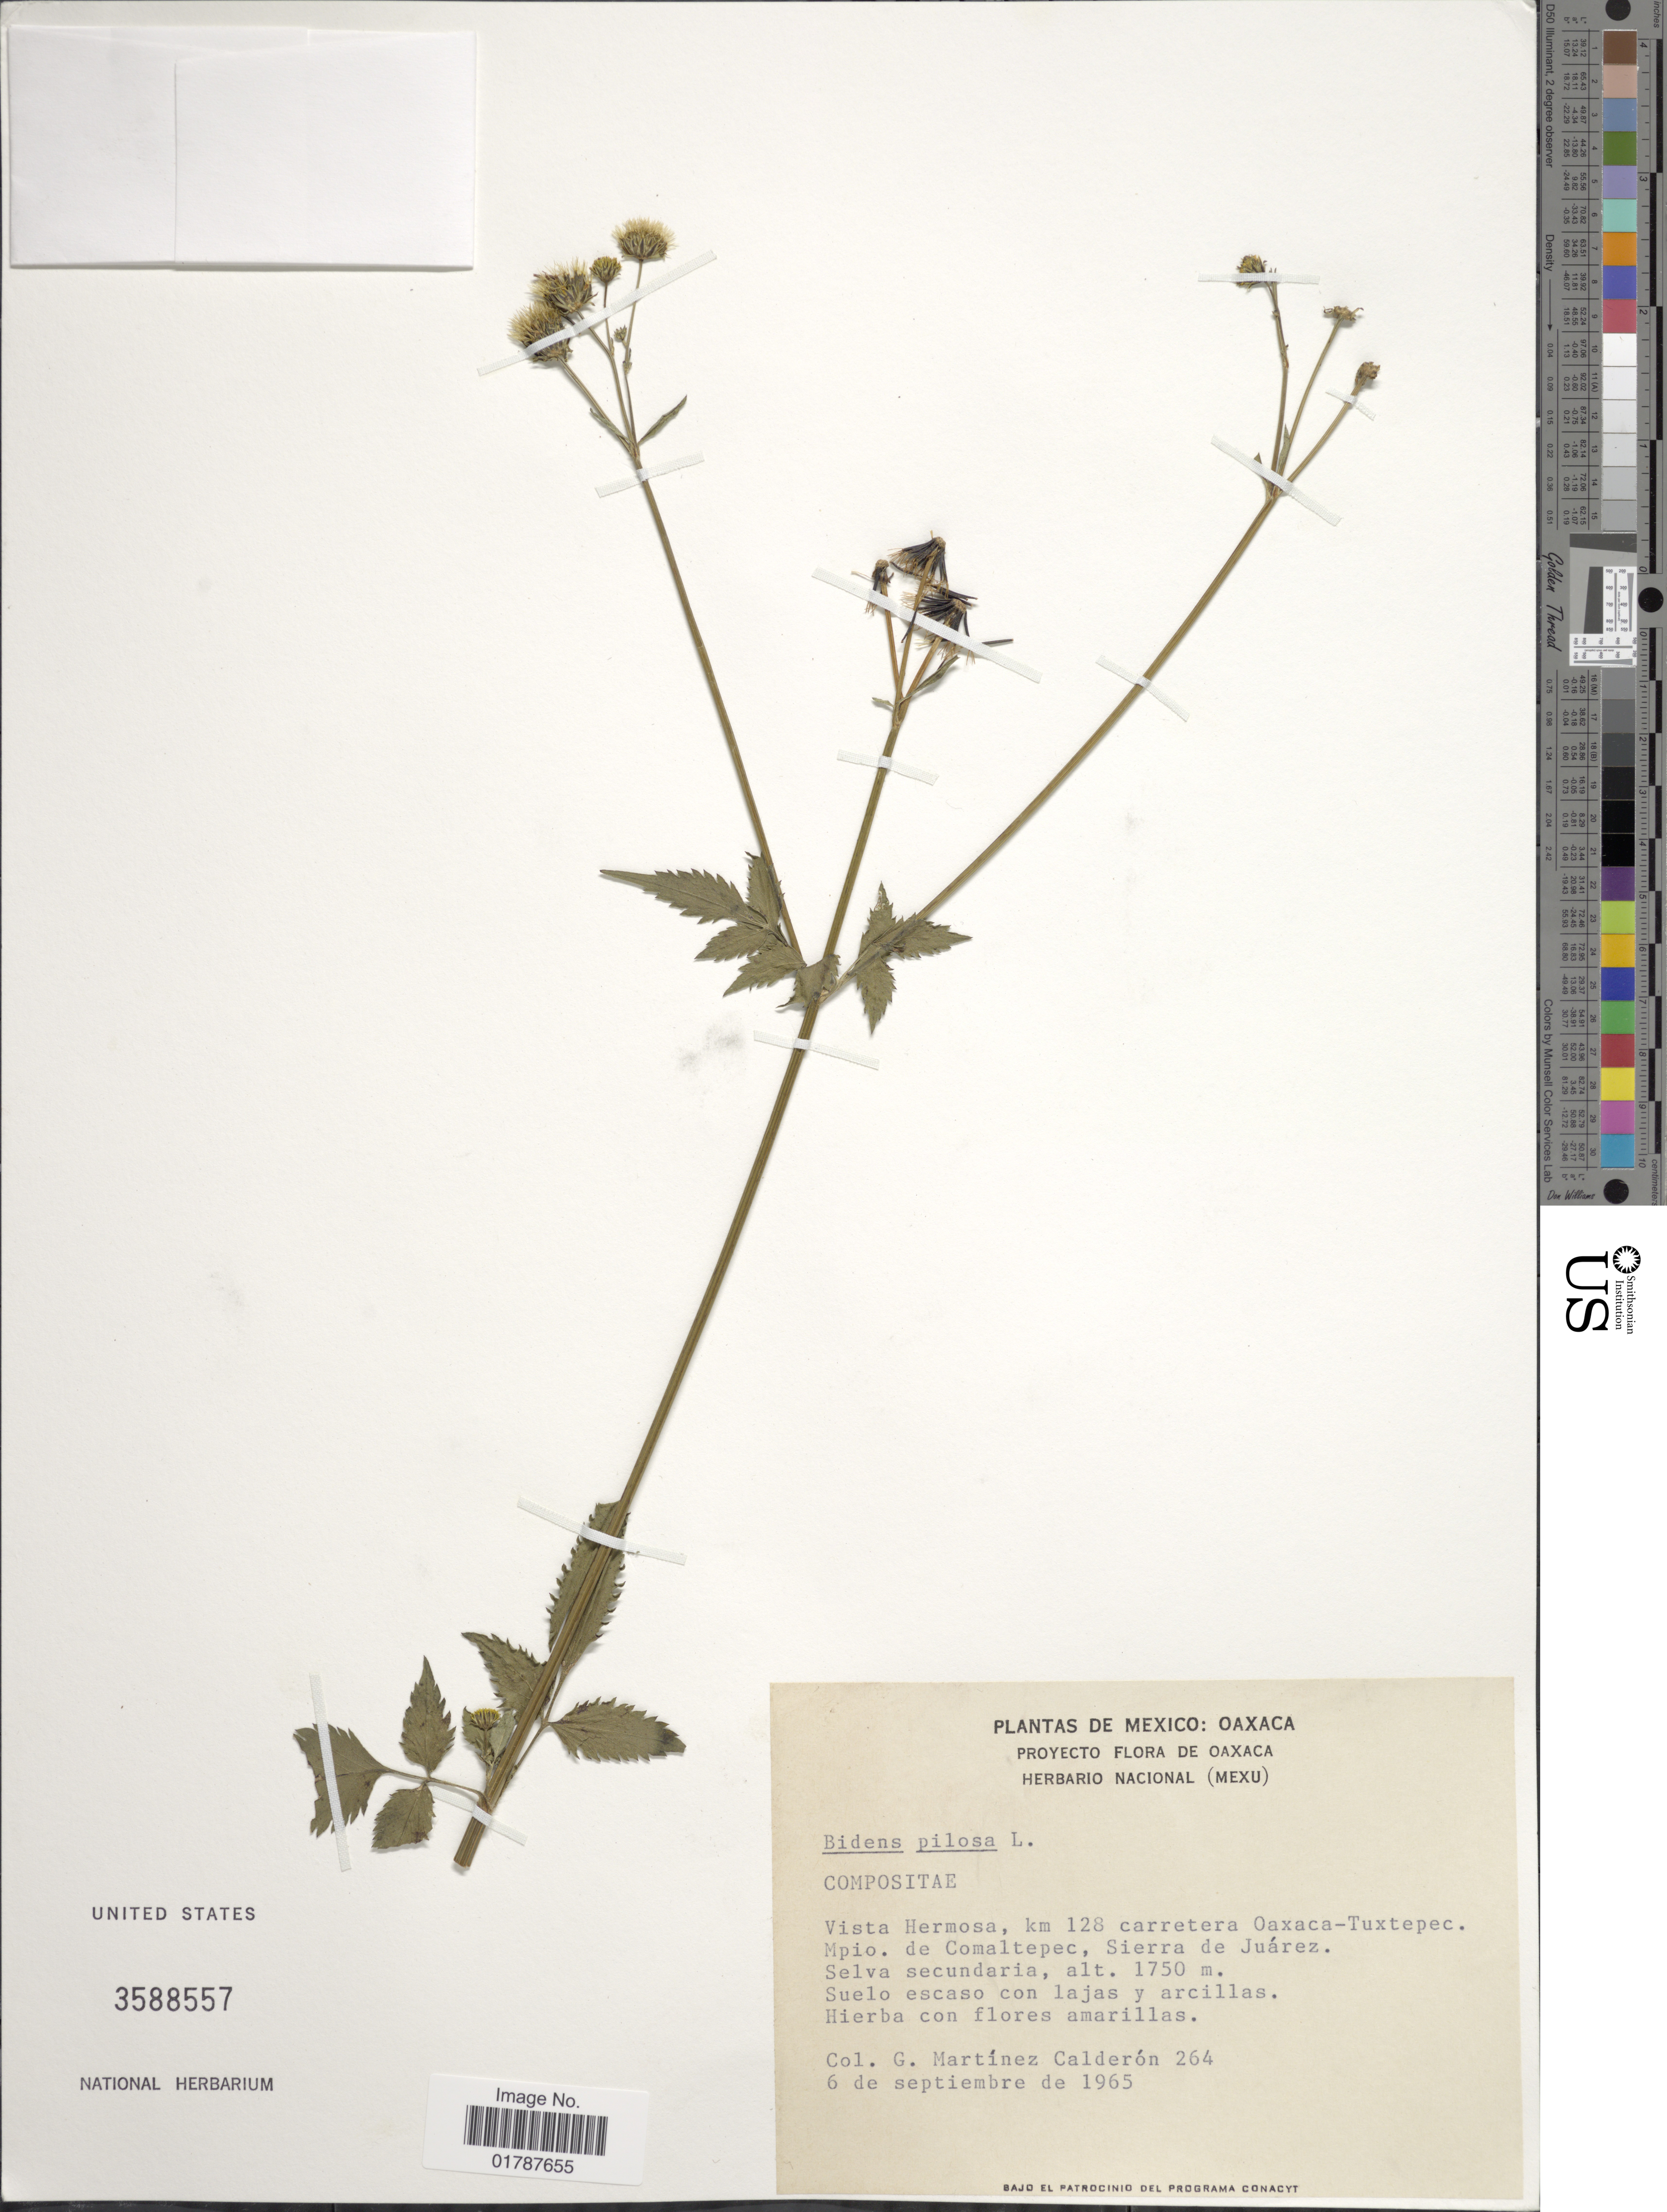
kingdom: Plantae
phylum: Tracheophyta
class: Magnoliopsida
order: Asterales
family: Asteraceae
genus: Bidens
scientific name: Bidens pilosa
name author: L.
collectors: G. Martínez Calderón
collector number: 264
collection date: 1965-09-06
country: Mexico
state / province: Oaxaca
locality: Vista Hermosa, km 128 carretera Oaxaca-Tuxtepec, Mpio. de Comaltepec, Sierra de Juare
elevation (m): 1750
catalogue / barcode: US 3588557